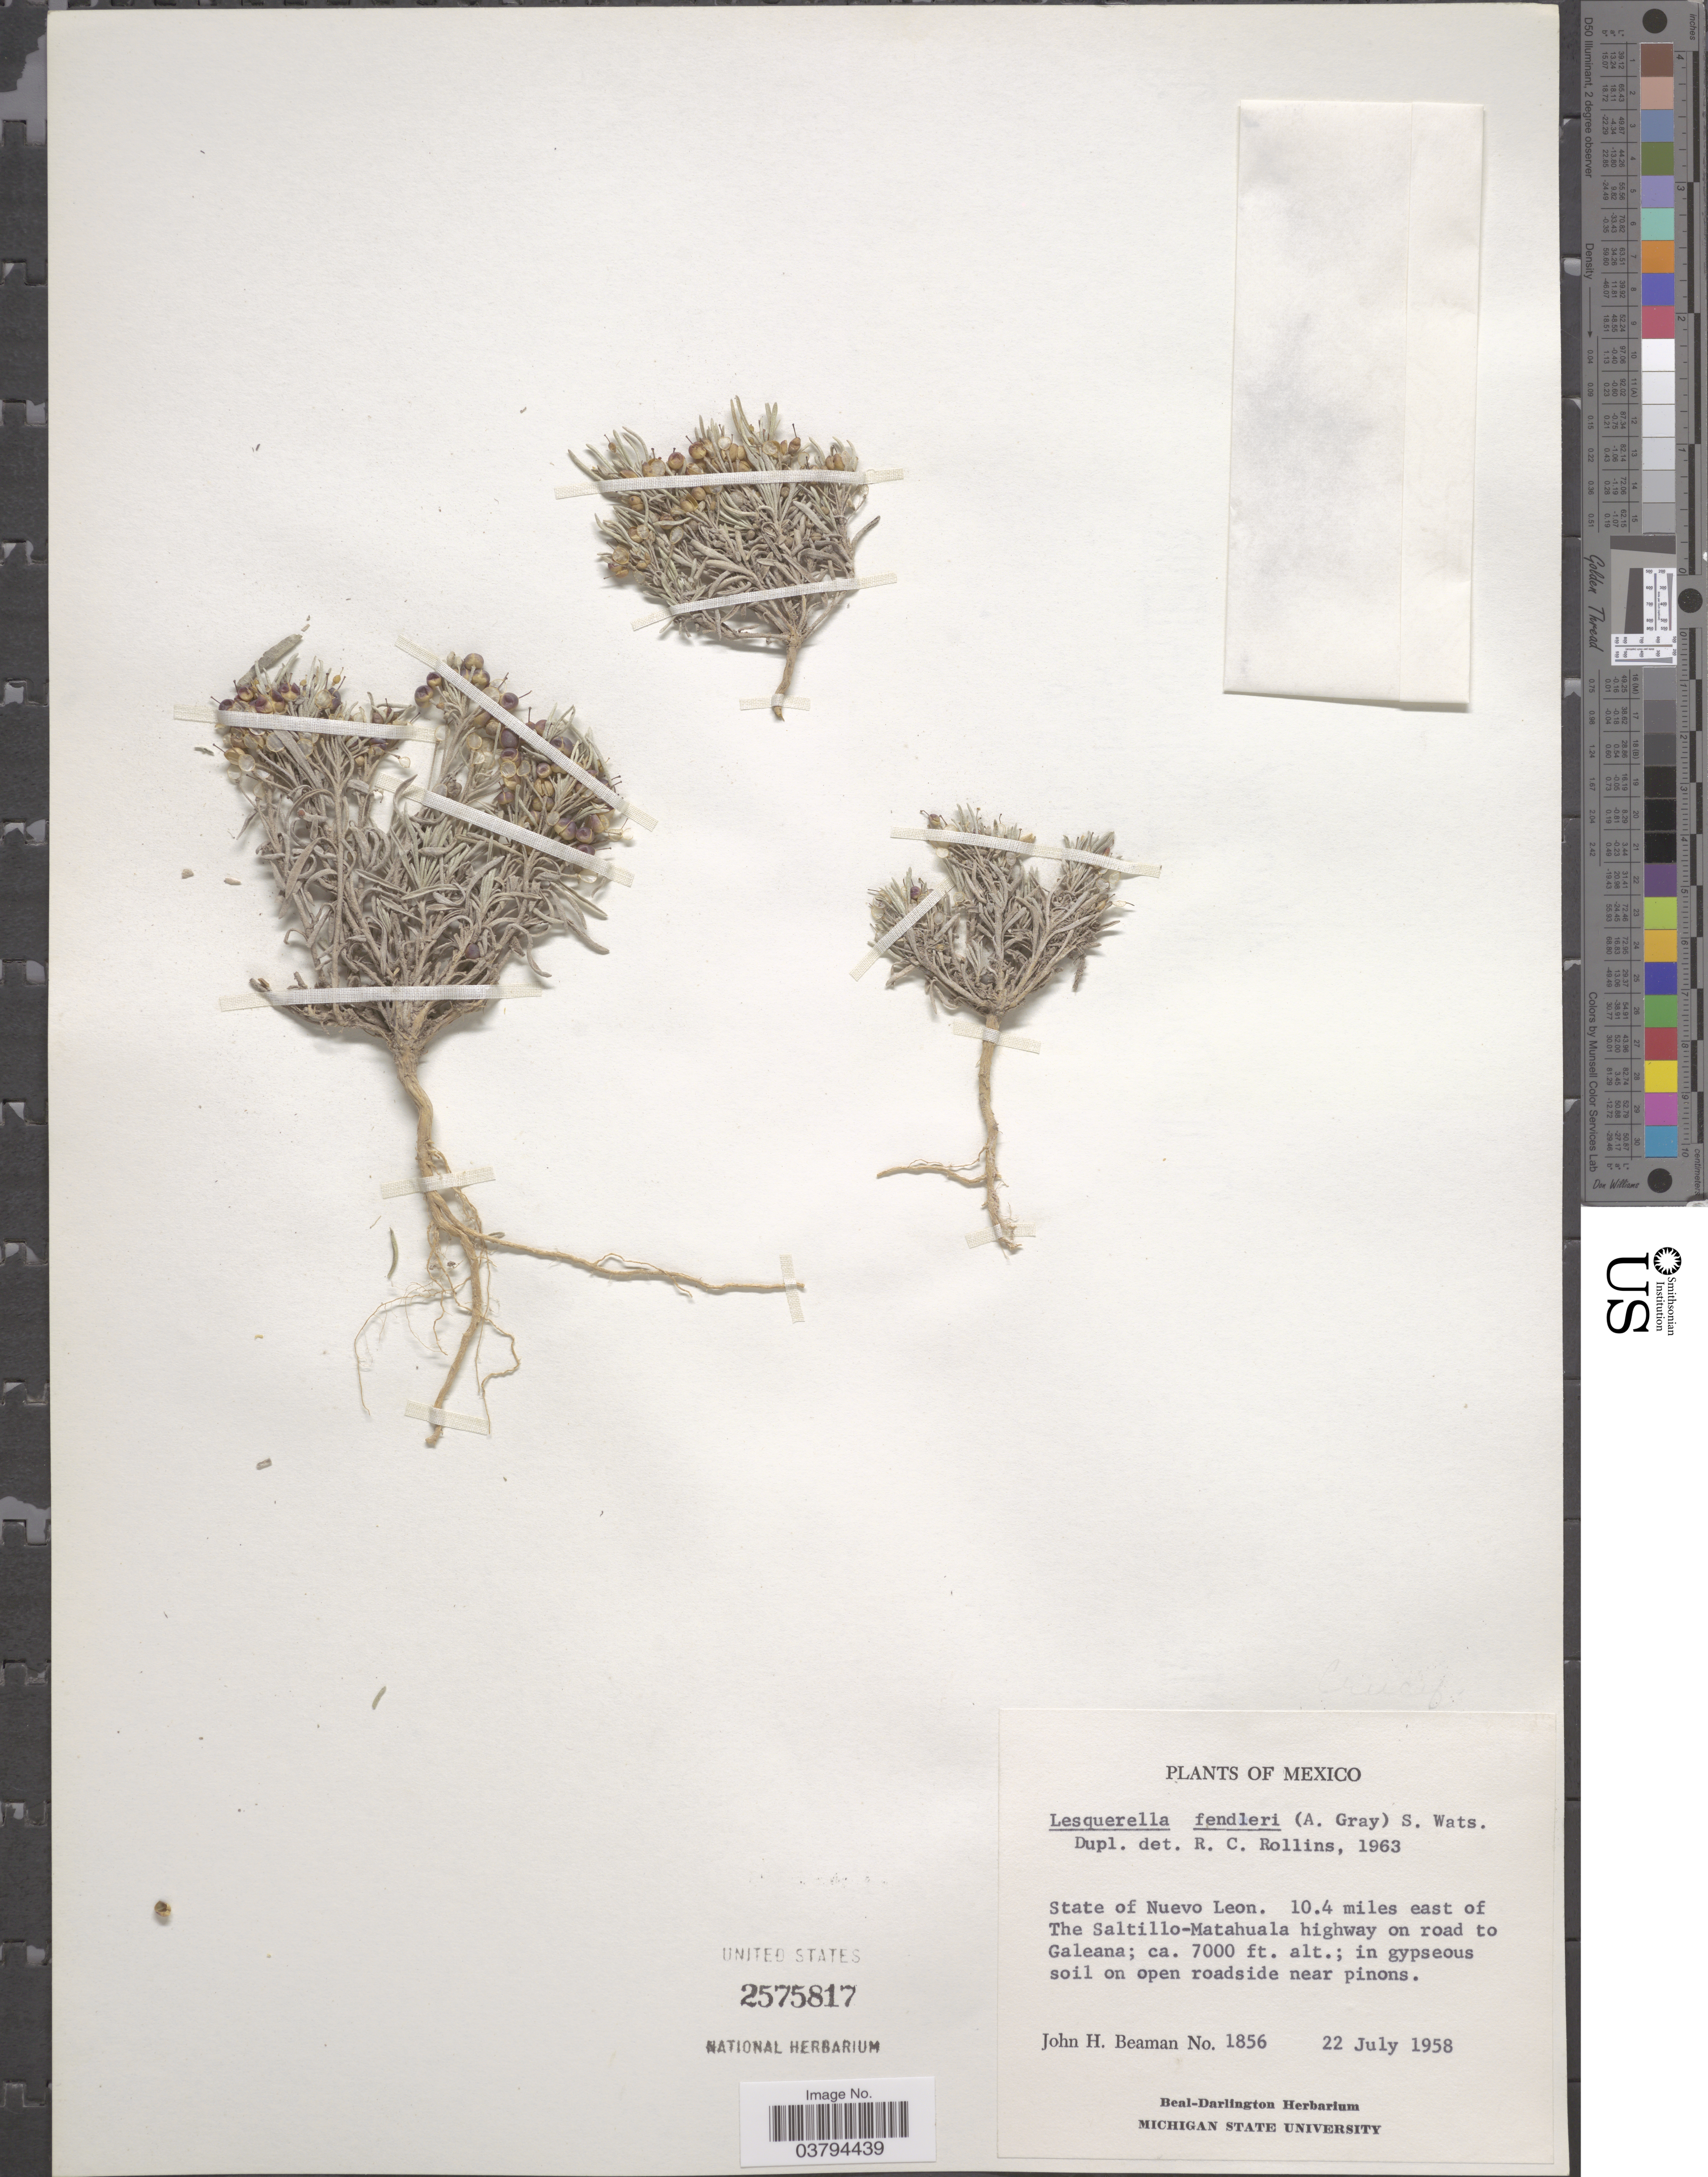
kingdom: Plantae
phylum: Tracheophyta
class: Magnoliopsida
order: Brassicales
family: Brassicaceae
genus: Lesquerella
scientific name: Lesquerella fendleri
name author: (A. Gray) S. Watson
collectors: J. H. Beaman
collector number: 1856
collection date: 1958-07-22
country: Mexico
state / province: Nuevo León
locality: State of Nuevo Leon. 10.4 miles east of The Saltillo-Matahuala highway on road to Galeana.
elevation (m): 2134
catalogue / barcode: US 2575817